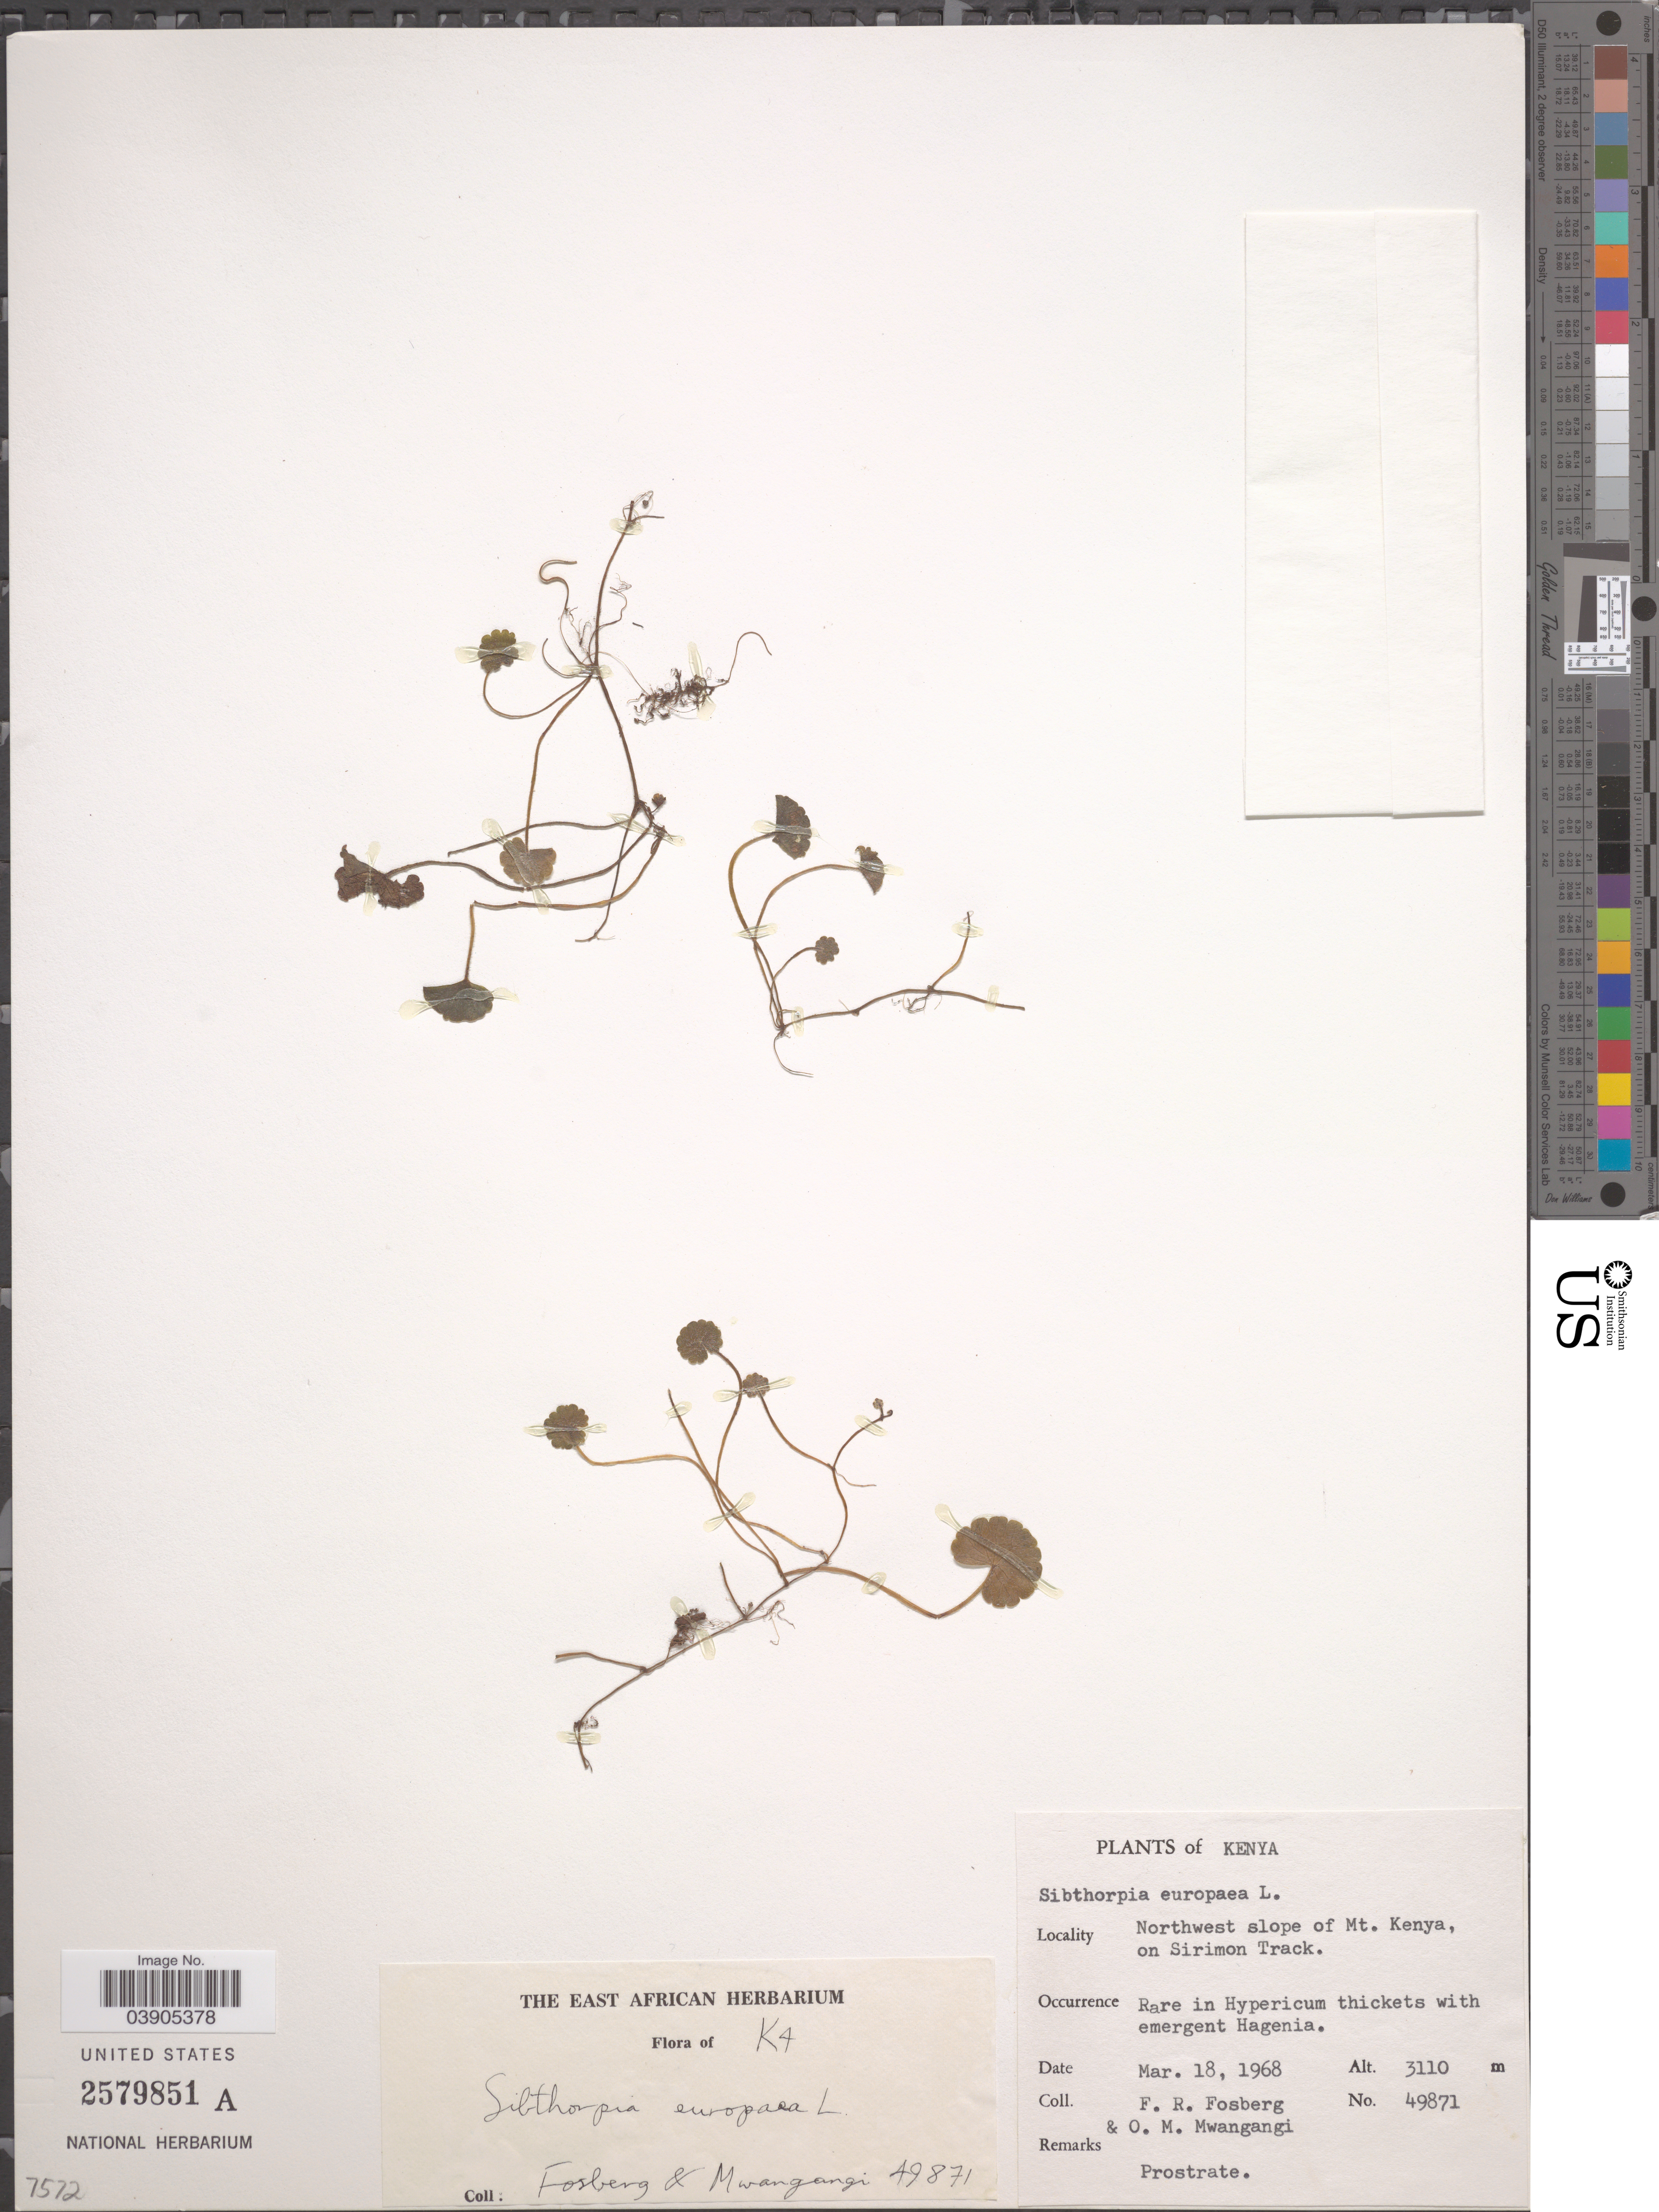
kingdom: Plantae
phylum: Tracheophyta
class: Magnoliopsida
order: Lamiales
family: Plantaginaceae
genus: Sibthorpia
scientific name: Sibthorpia europaea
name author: L.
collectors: F. R. Fosberg & O. M. Mwangangi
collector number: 49871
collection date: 1968-03-18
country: Kenya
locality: Northwest slope of Mt. Kenya, on Sirimon Track.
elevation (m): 3110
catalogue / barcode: US 2579851A